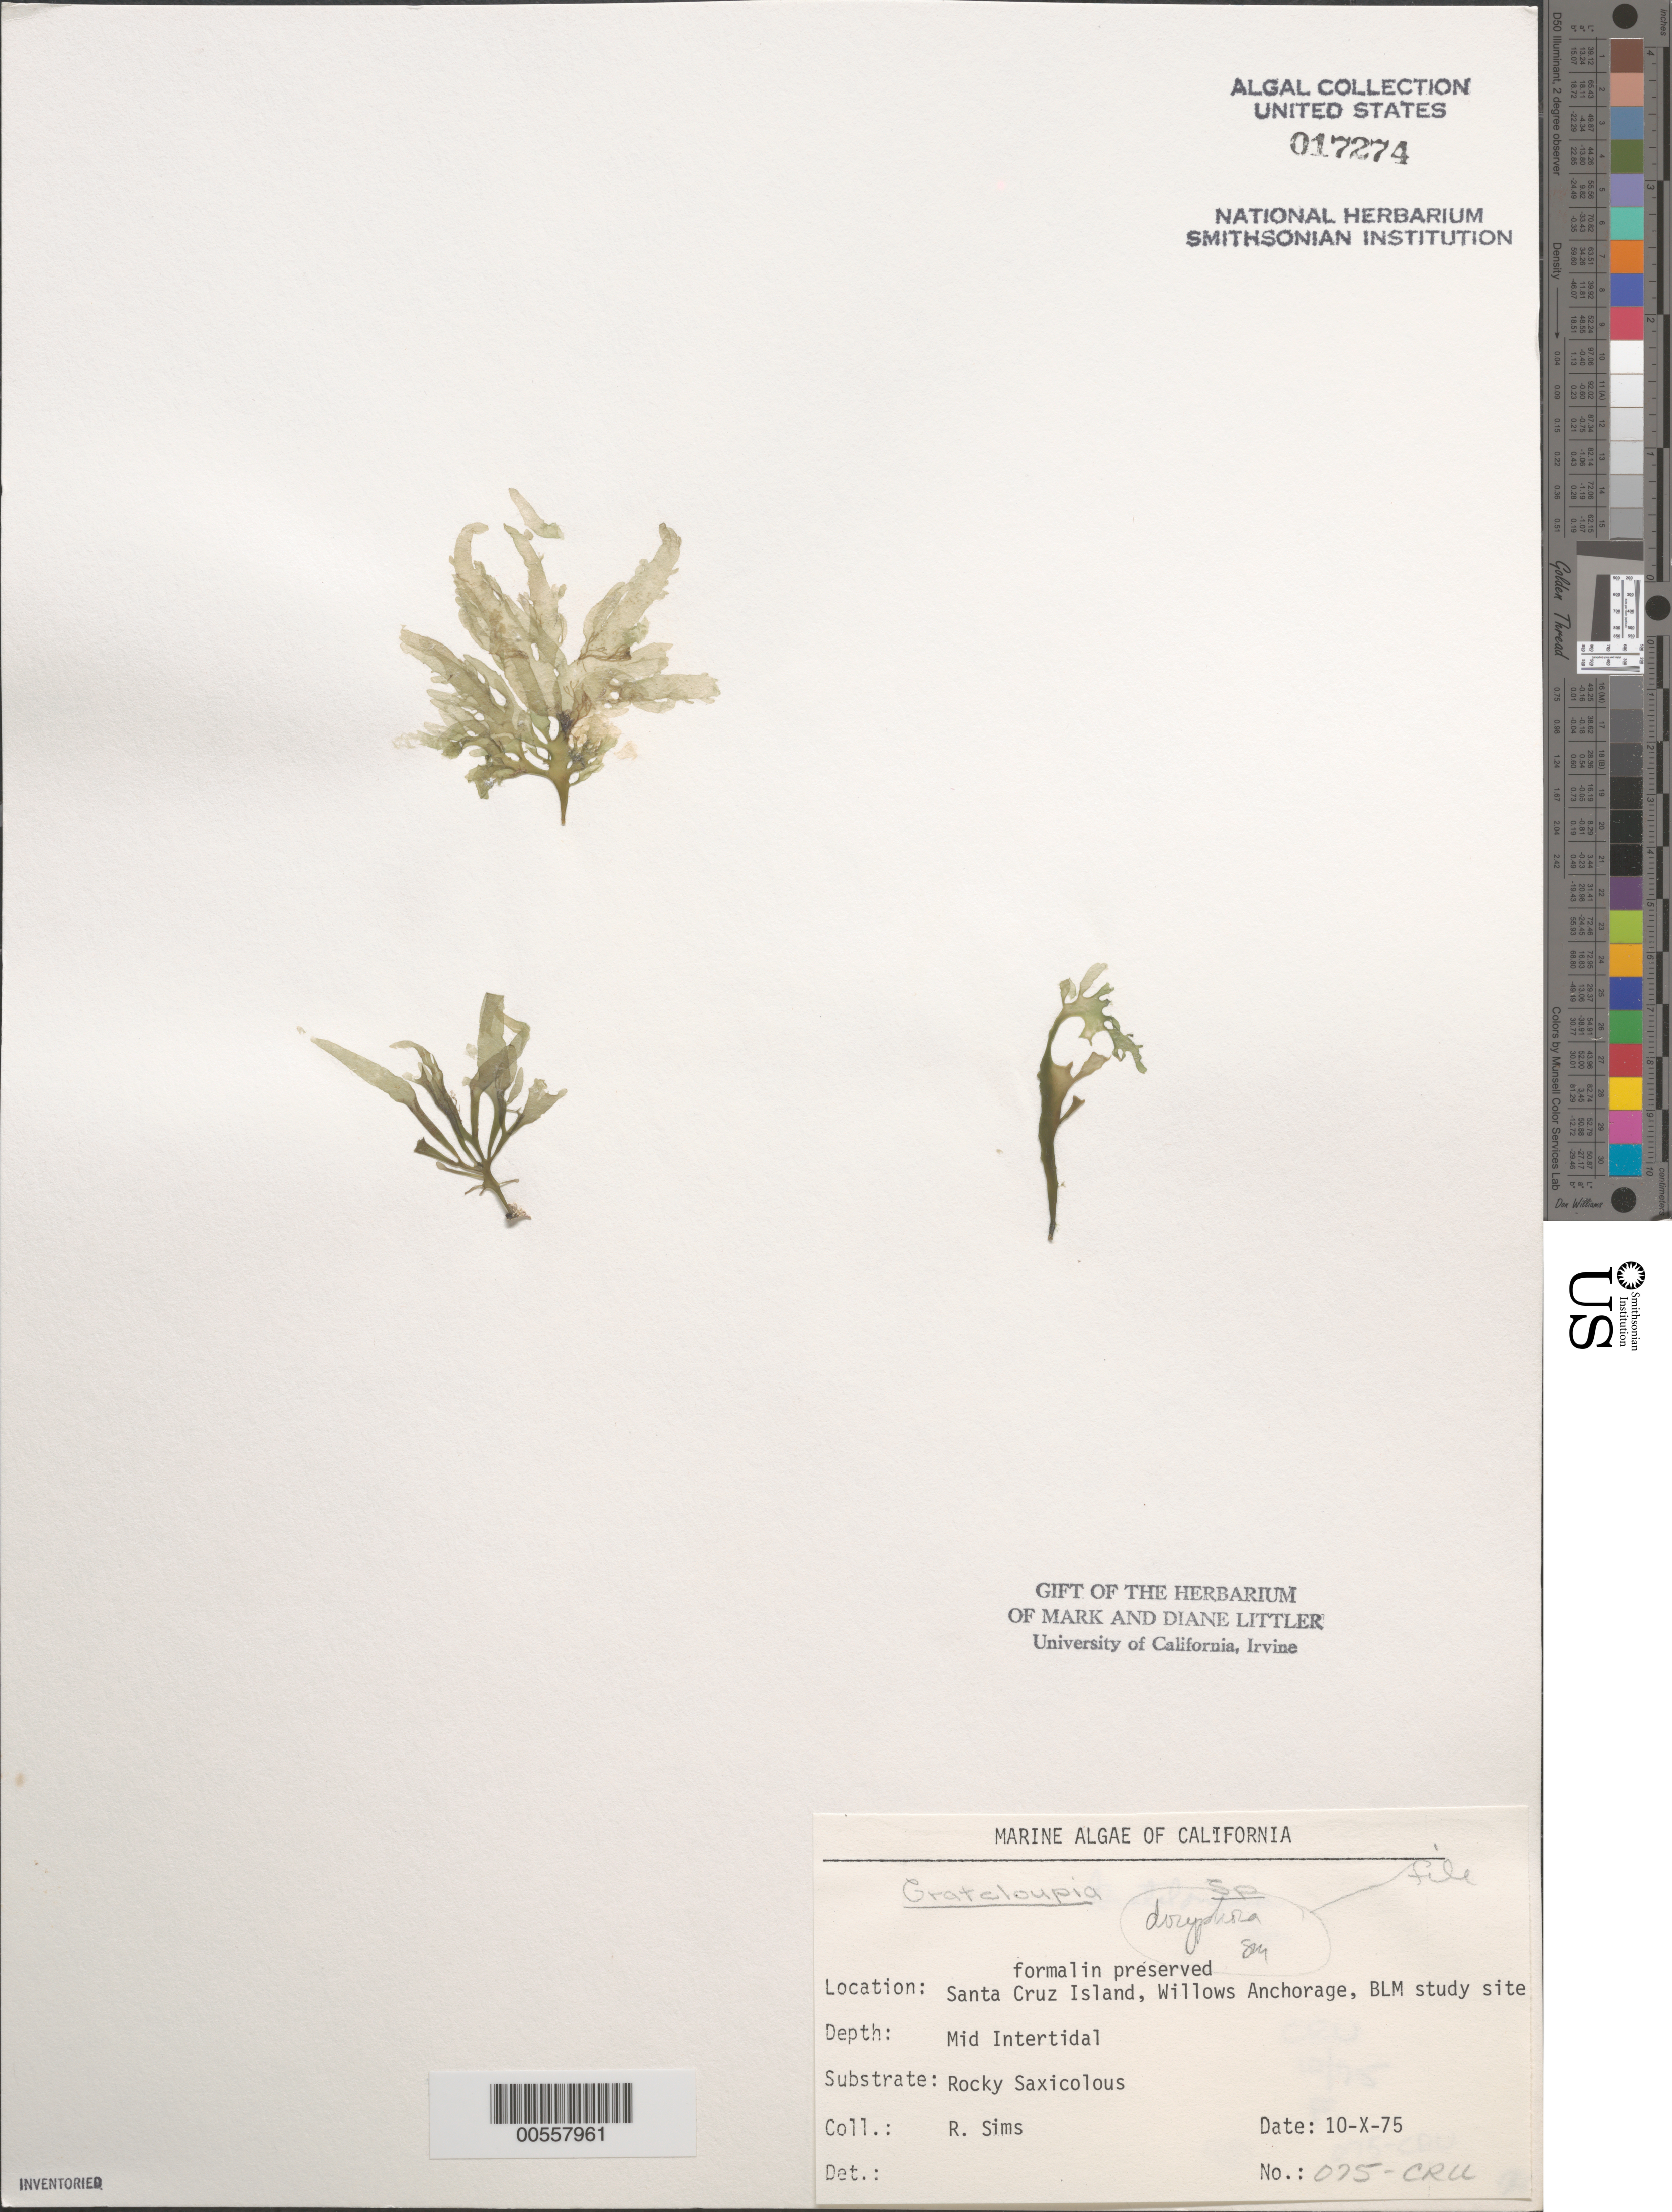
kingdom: Plantae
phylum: Rhodophyta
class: Florideophyceae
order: Halymeniales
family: Halymeniaceae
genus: Grateloupia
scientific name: Grateloupia doryphora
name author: (Mont.) Howe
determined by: Murray, S. N.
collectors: R. H. Sims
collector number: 075-cru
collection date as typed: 10 Oct 1975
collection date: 1975-10-10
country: United States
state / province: California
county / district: Santa Barbara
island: Santa Cruz Island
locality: Willows Anchorage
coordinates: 33 57'38"N, 119 45'18"W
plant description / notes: BLM-SOCALBIGHT Rocky Intertidal Survey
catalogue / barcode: US 17274